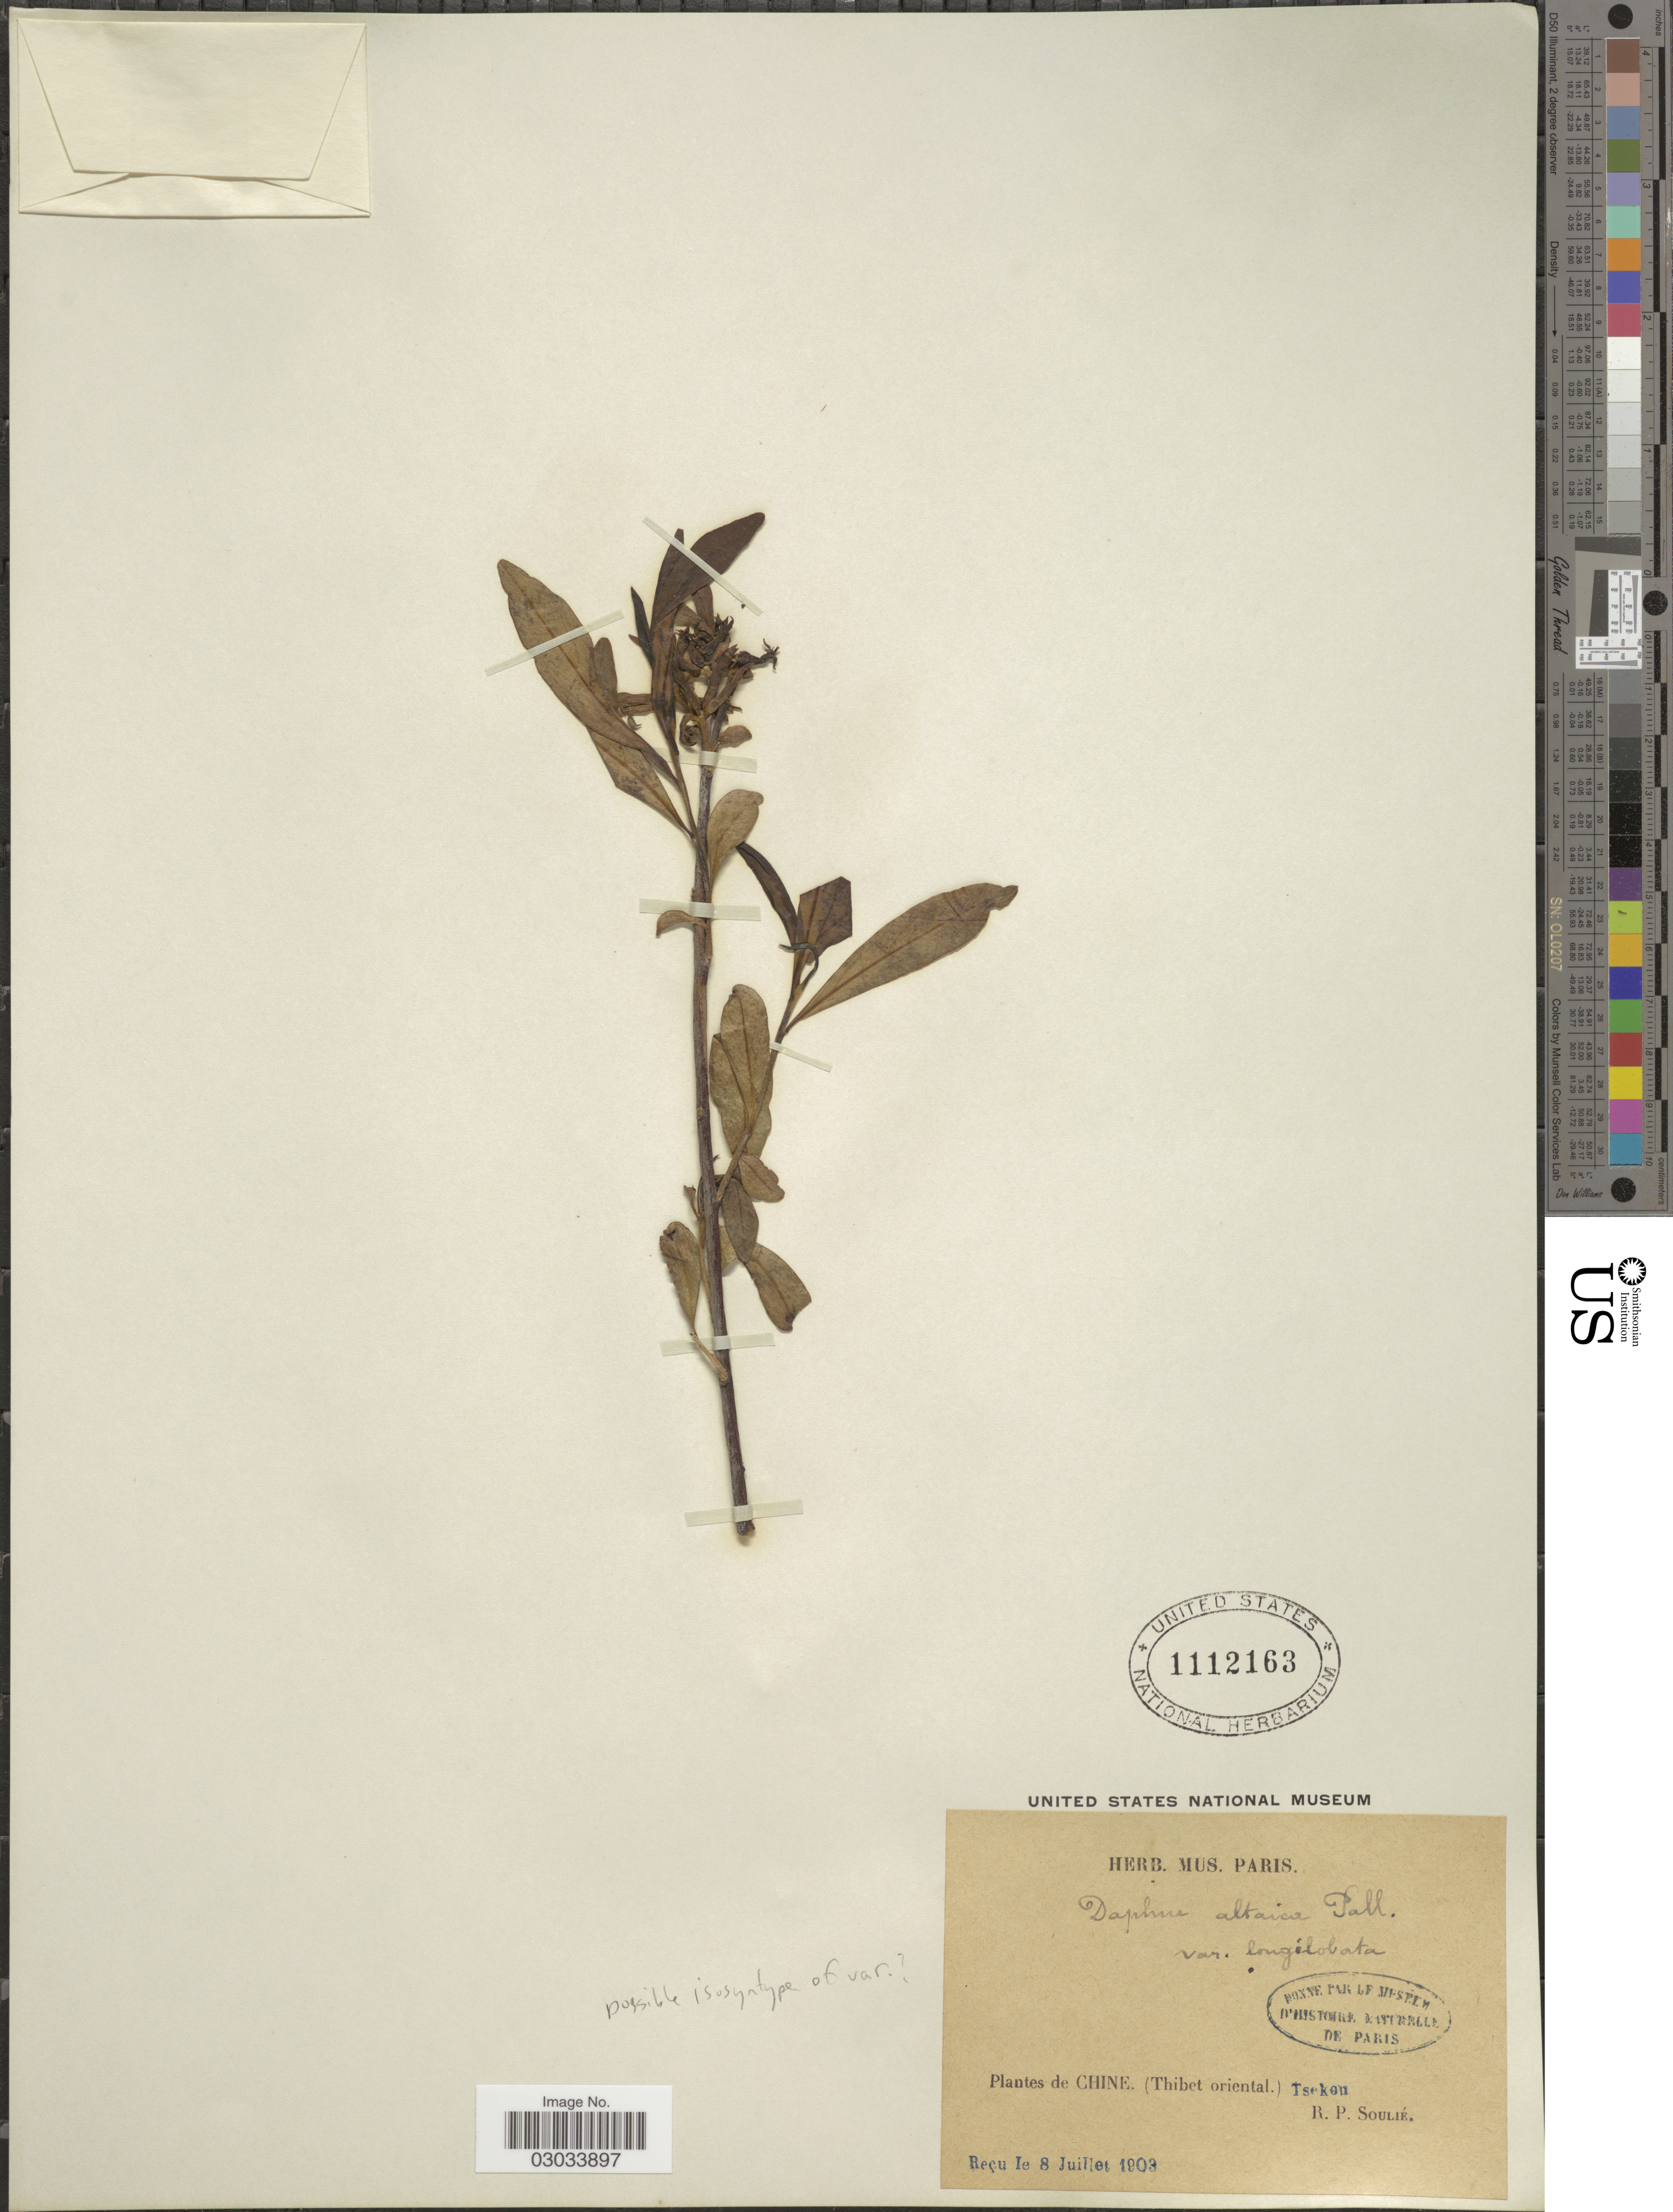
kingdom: Plantae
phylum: Tracheophyta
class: Magnoliopsida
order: Malvales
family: Thymelaeaceae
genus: Daphne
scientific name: Daphne altaica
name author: Pall.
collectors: R. Soulié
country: China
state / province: Xizang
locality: Chine. (Thibet oriental). Tsekon.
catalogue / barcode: US 1112163